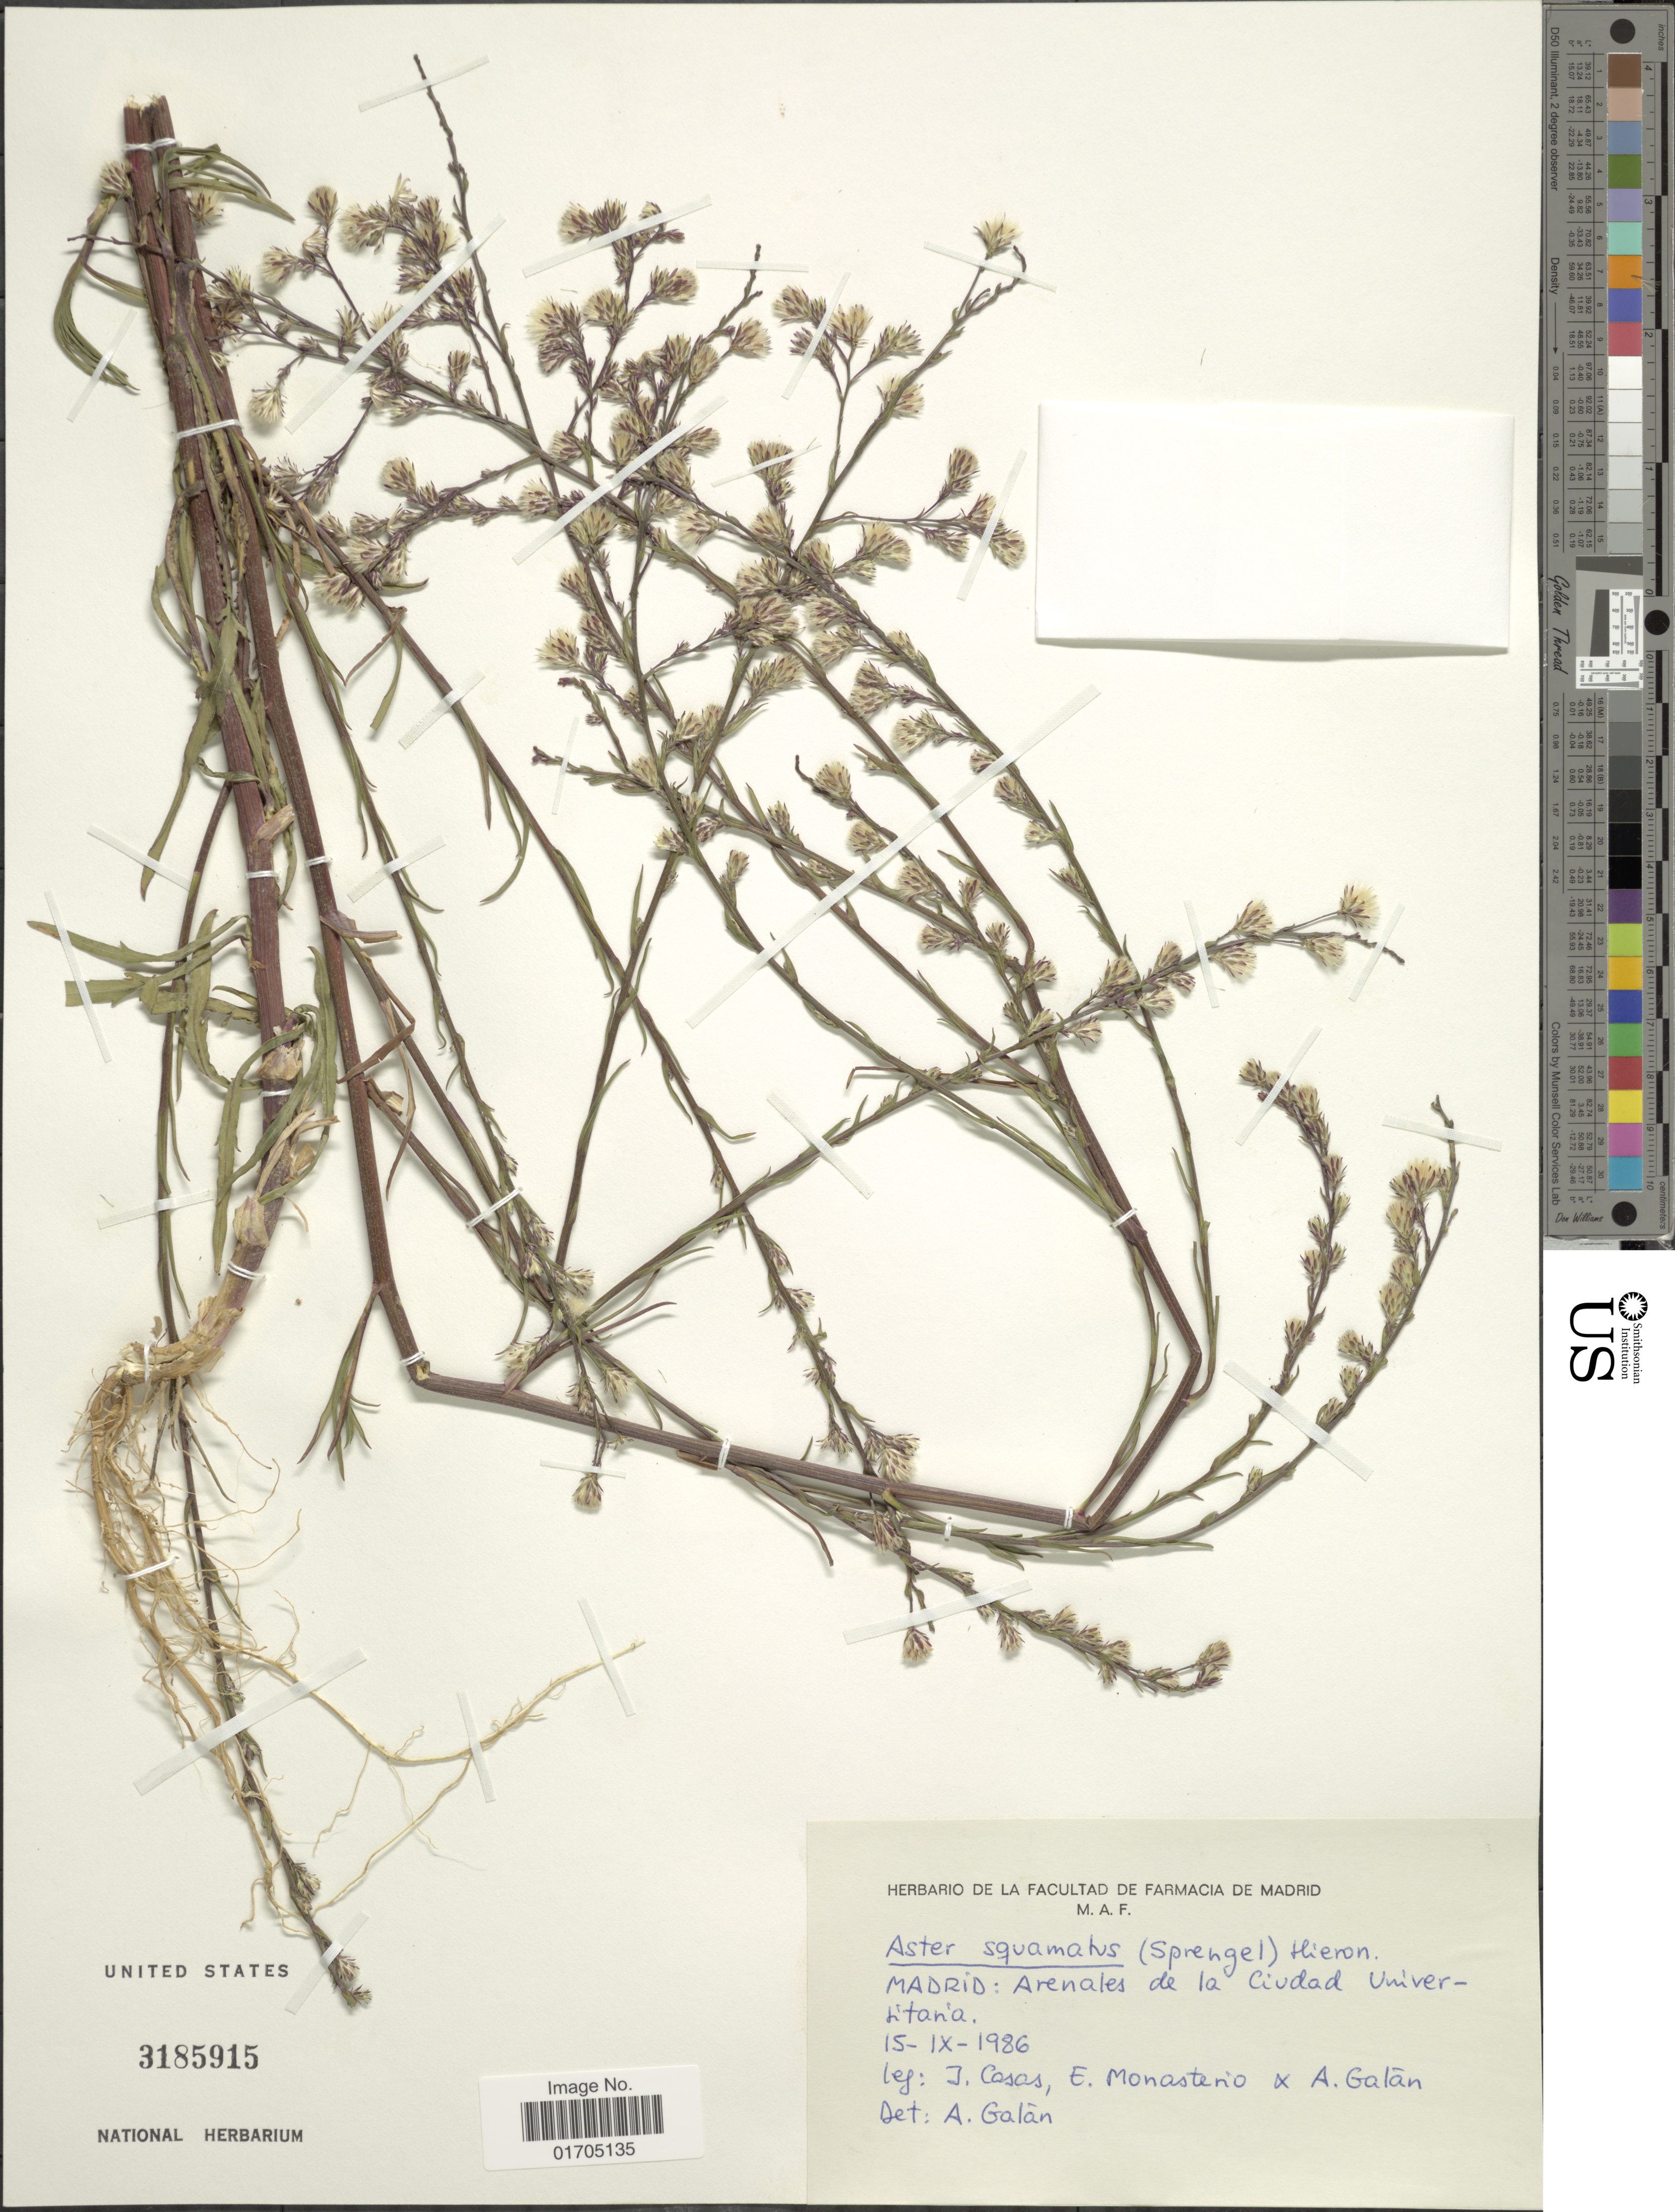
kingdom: Plantae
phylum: Tracheophyta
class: Magnoliopsida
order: Asterales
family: Asteraceae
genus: Symphyotrichum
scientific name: Symphyotrichum squamatum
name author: (Spreng.) G.L. Nesom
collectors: J. Casas, E. Monasteno & A. Galán de Mera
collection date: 1986-09-15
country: Spain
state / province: Madrid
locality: Arenales de la Ciudad Universitania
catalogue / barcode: US 3185915